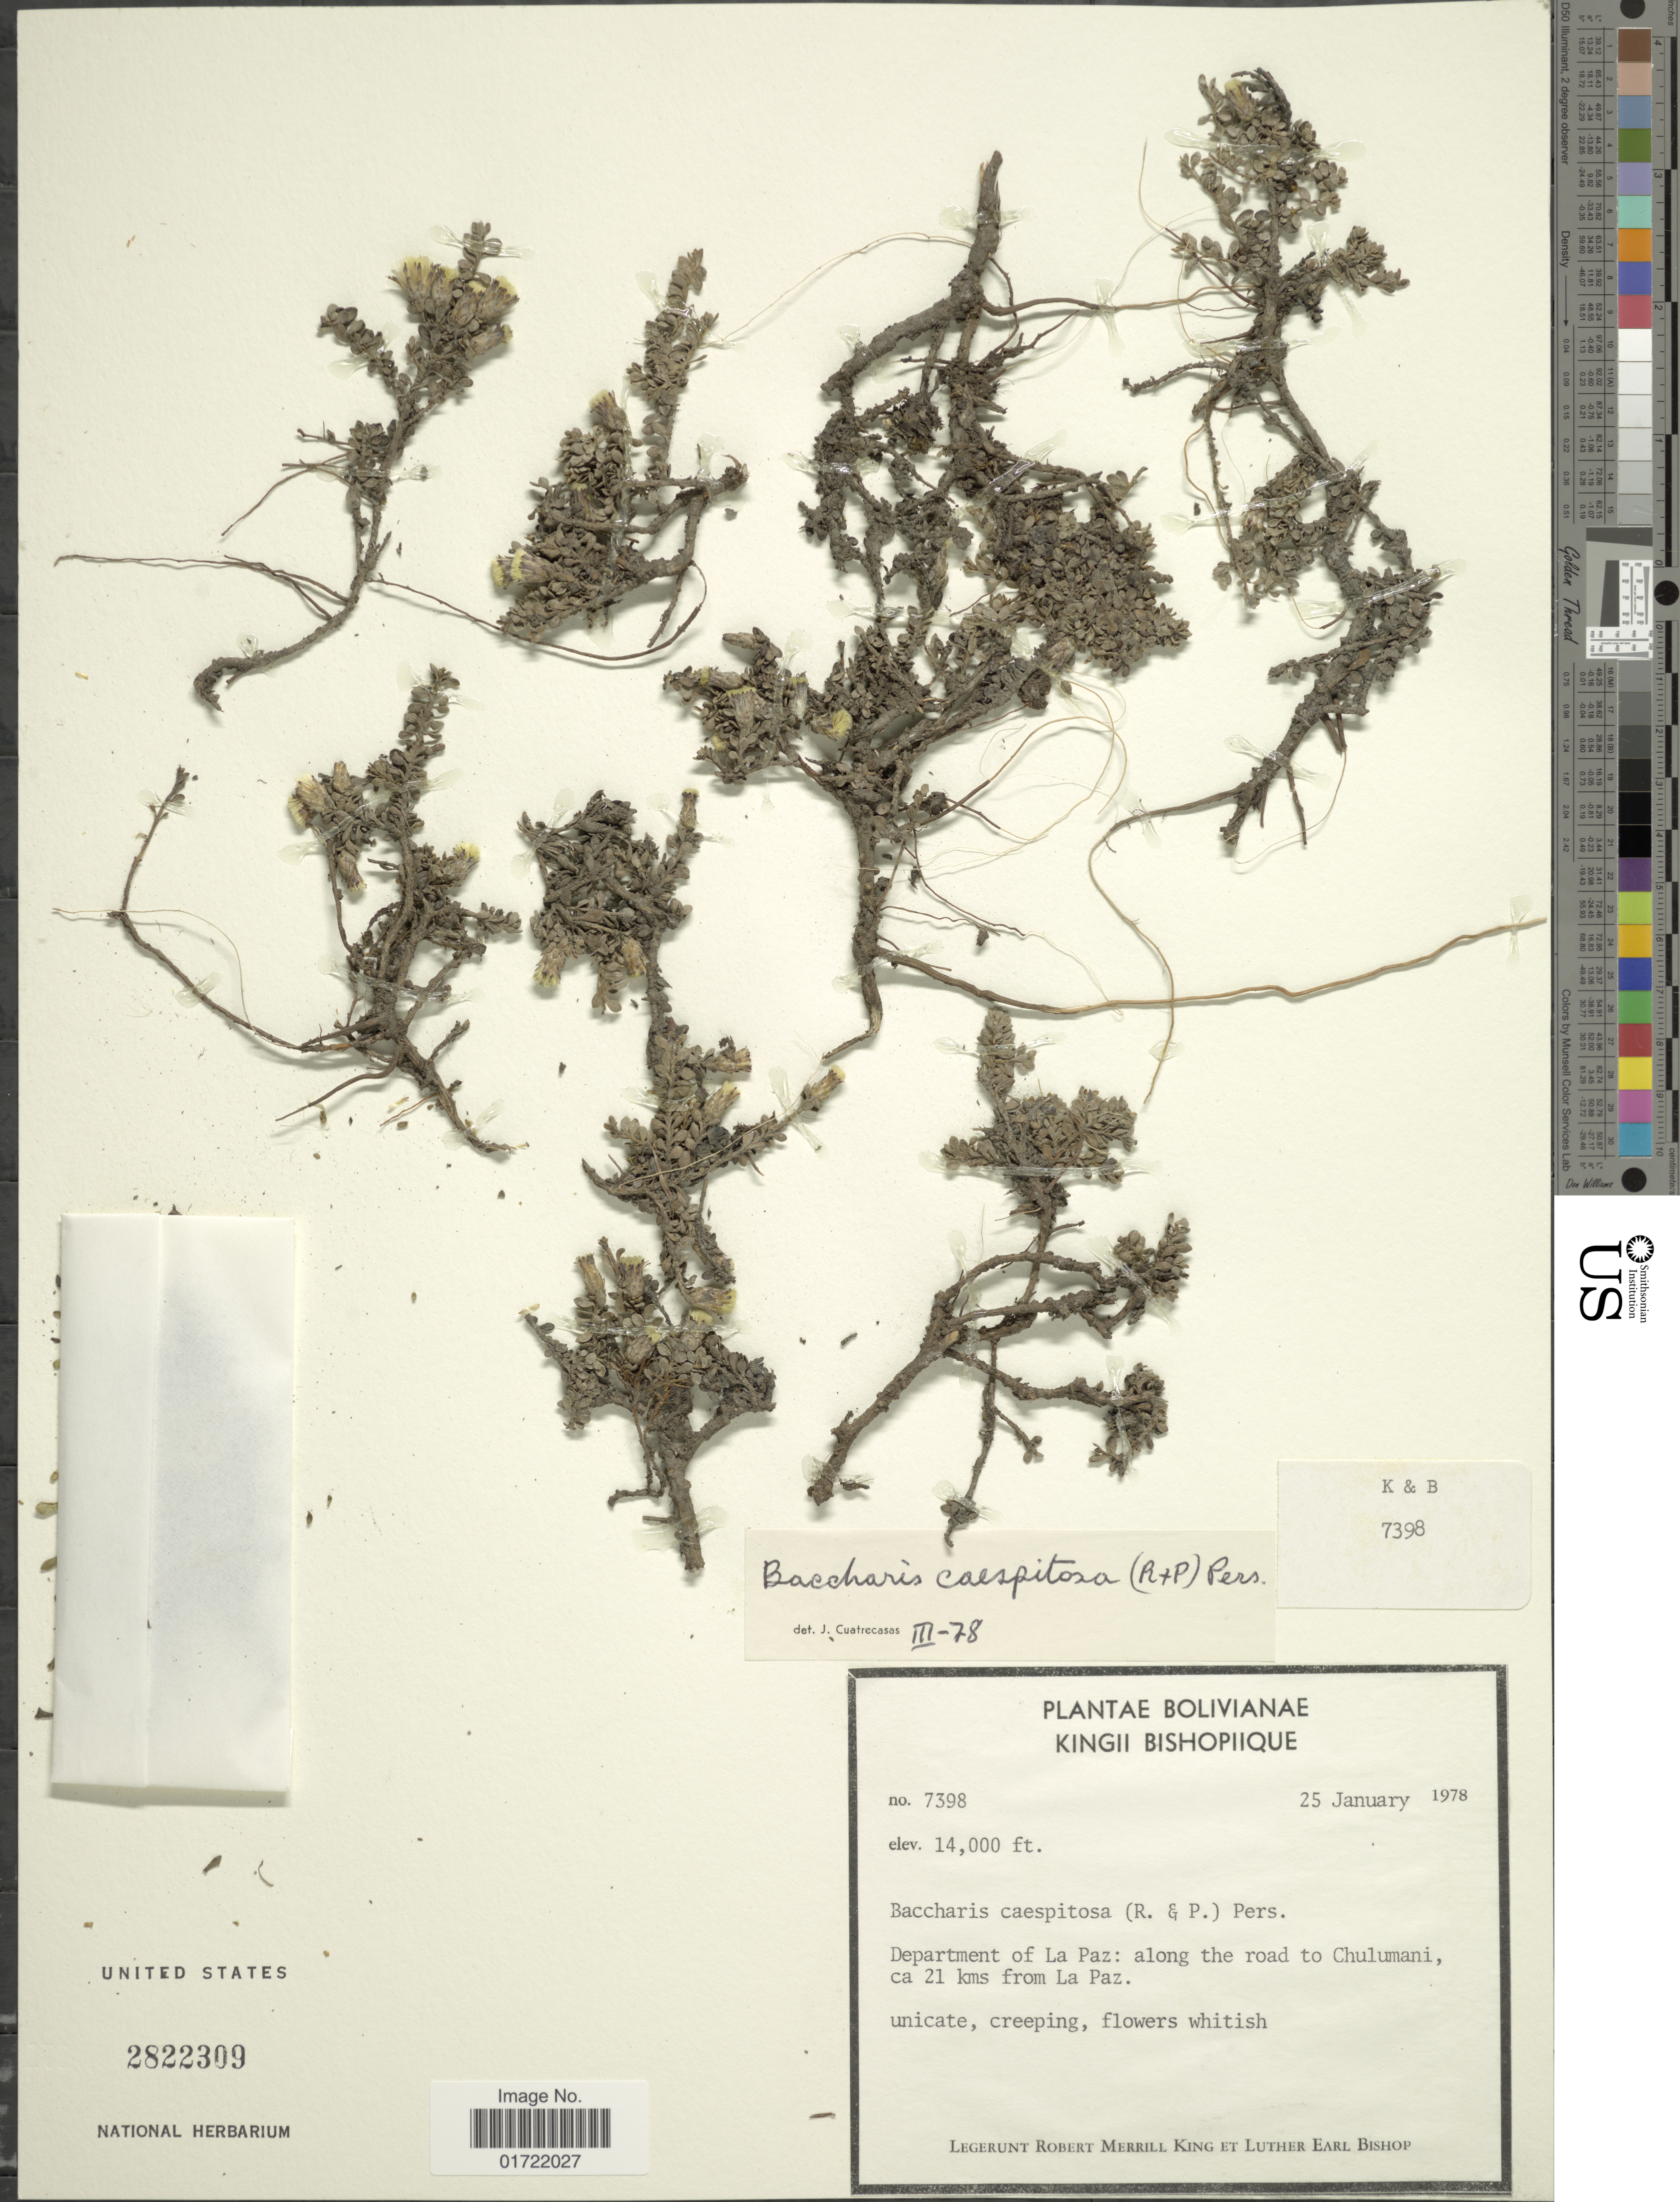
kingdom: Plantae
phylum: Tracheophyta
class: Magnoliopsida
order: Asterales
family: Asteraceae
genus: Baccharis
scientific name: Baccharis caespitosa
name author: (Ruiz & Pav.) Pers.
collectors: R. M. King & L. E. Bishop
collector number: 7398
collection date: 1978-01-25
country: Bolivia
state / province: La Paz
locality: Departament of La Paz: Along the road to Chulumani ca 21 kms from La Paz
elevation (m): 4267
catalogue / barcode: US 2822309